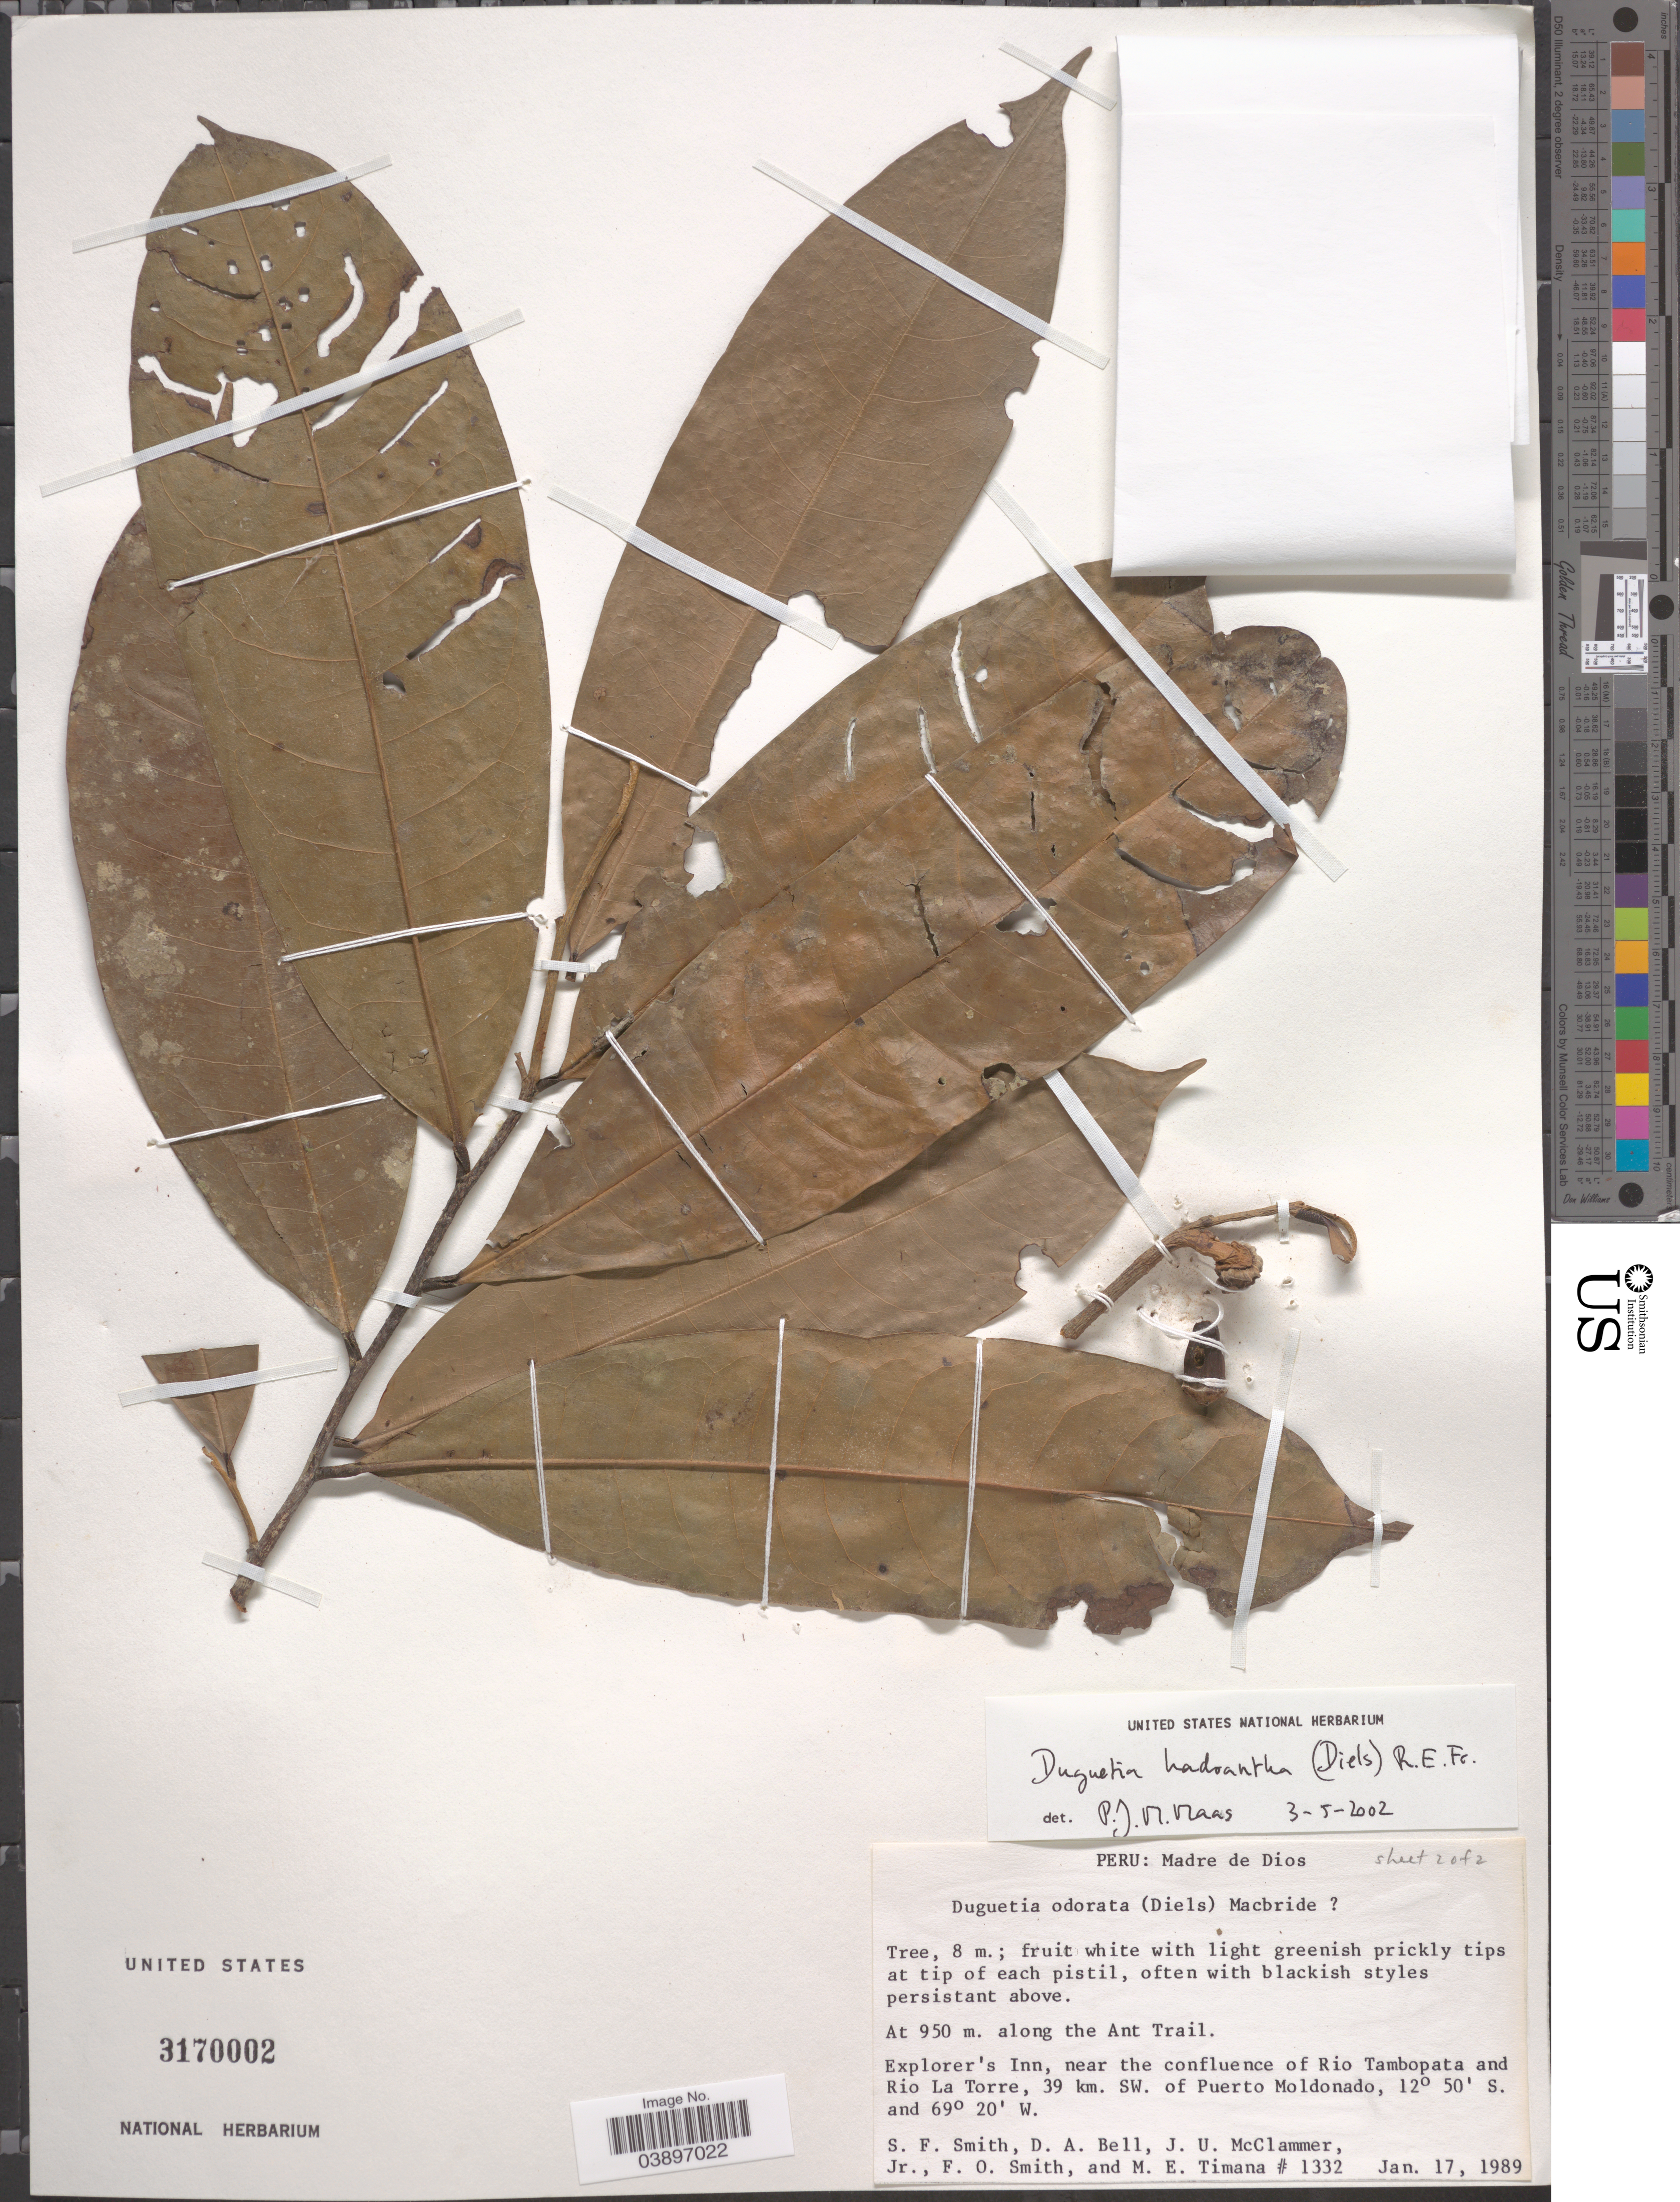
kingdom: Plantae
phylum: Tracheophyta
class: Magnoliopsida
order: Magnoliales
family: Annonaceae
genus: Duguetia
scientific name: Duguetia hadrantha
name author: (Diels) R.E. Fr.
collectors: S.F. Smith, D. A. Bell, J. McClammer Jr. & F. Smith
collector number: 1332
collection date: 1989-01-17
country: Peru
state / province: Madre de Dios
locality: Along the Ant Trail. Explorer's Inn, near the confluence of Rio Tambopata and Rio La Torre, 39 km. SW. of Puerto Moldonado.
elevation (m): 950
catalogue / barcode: US 3170002